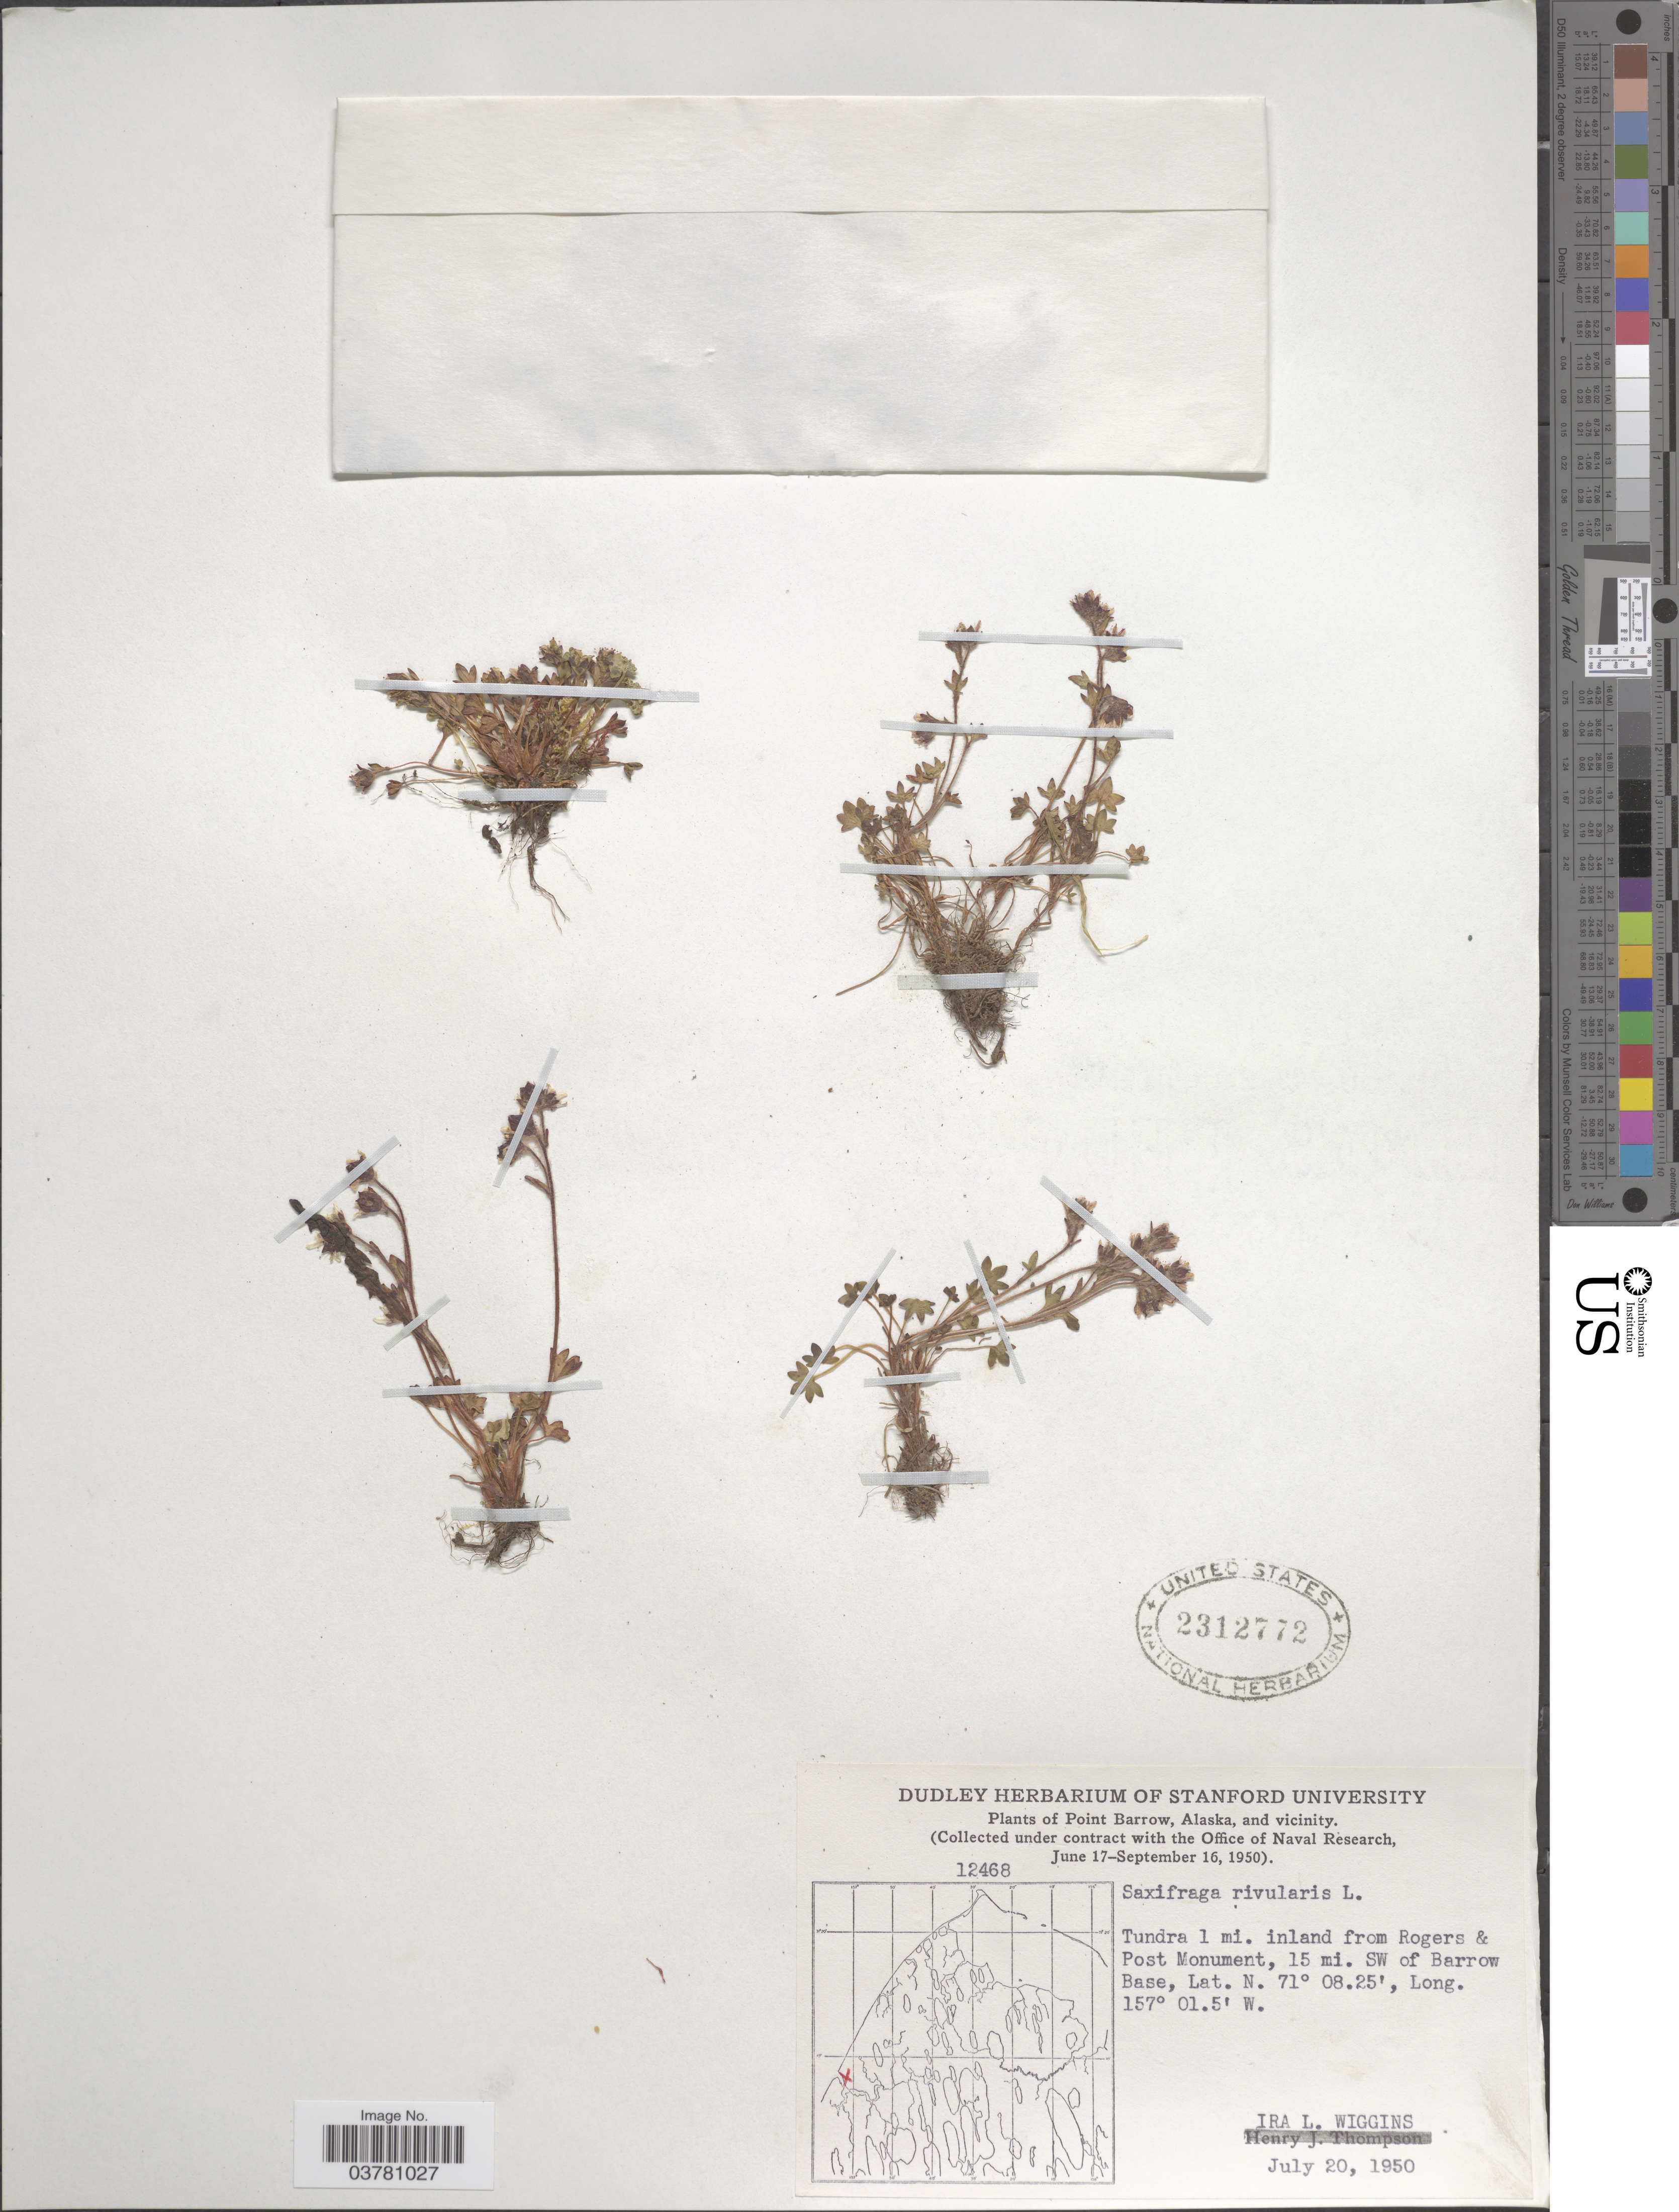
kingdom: Plantae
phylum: Tracheophyta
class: Magnoliopsida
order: Saxifragales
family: Saxifragaceae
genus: Saxifraga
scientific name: Saxifraga rivularis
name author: L.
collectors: I. L. Wiggins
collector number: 12468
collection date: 1950-07-20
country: United States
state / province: Alaska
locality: Point Barrow, Alaska, and vicinity. Tundra 1 mi. inland from Rogers & Post Monument, 15 mi. SW of Barrow Base.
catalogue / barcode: US 2312772